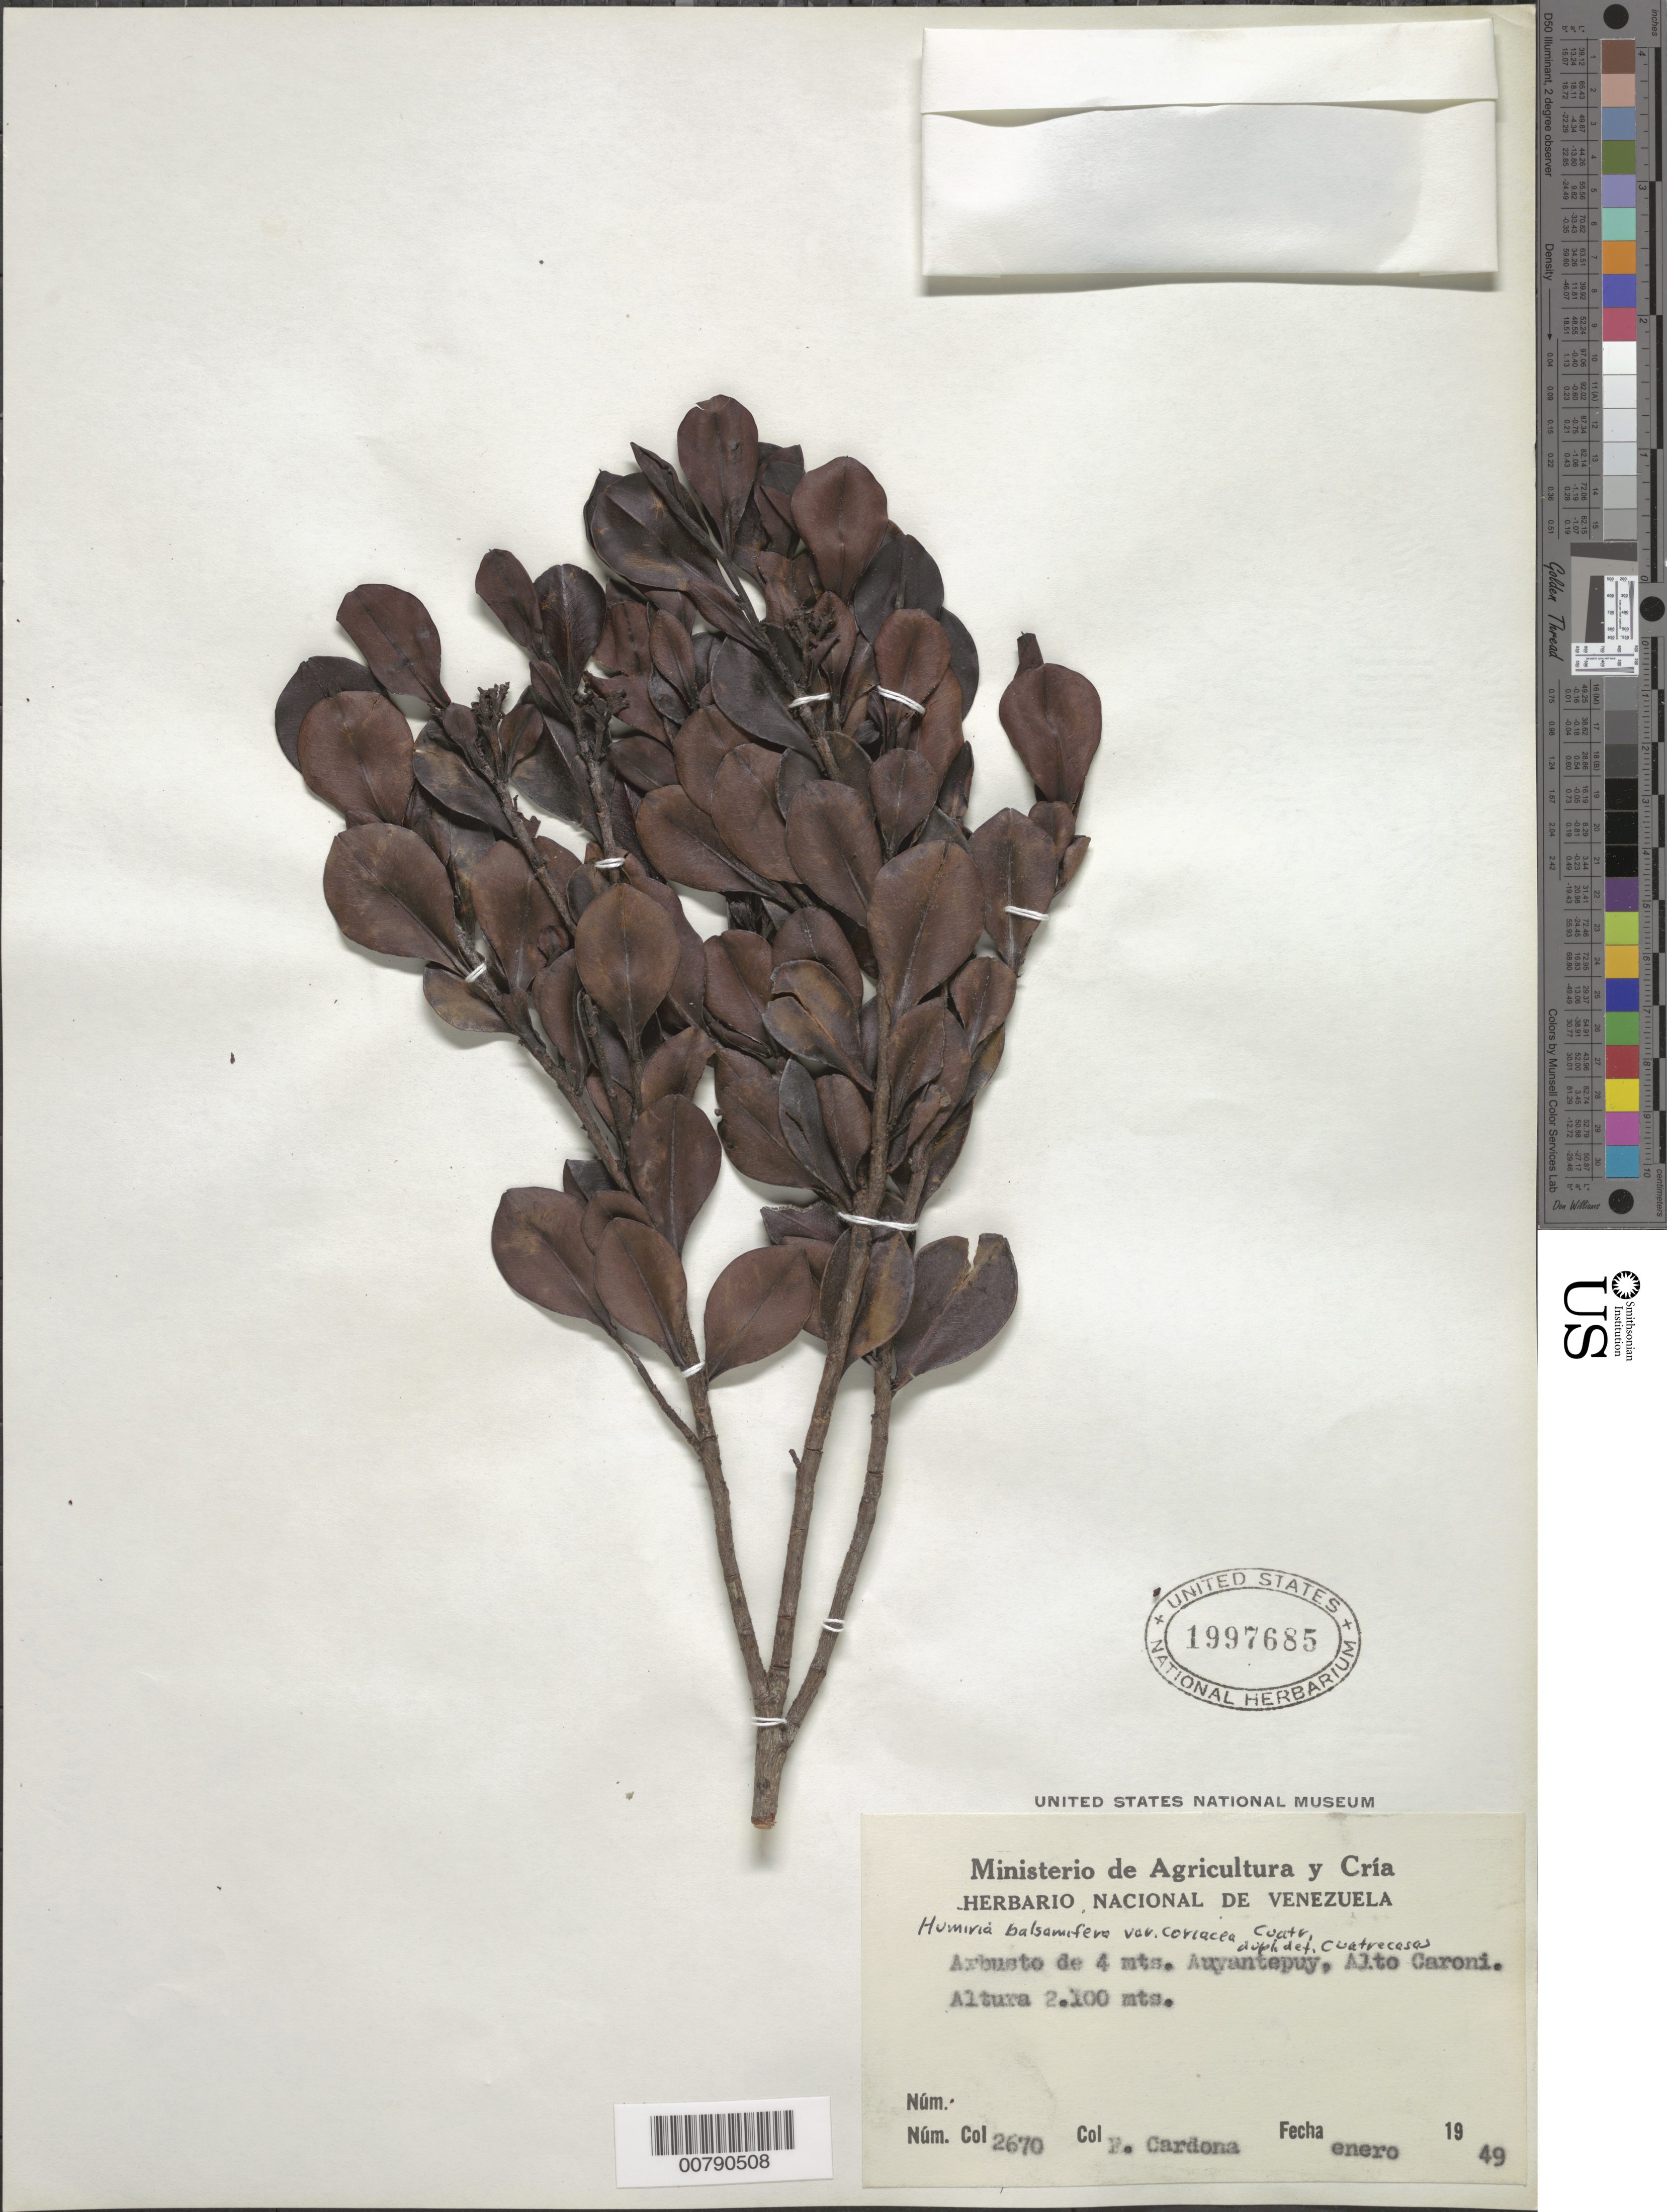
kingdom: Plantae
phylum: Tracheophyta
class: Magnoliopsida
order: Malpighiales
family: Humiriaceae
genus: Humiria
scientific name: Humiria balsamifera var. coriacea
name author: Cuatrec.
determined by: Cuatrecasas, J.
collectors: F. Cardona Puig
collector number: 2670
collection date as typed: Jan-49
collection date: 1949-01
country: Venezuela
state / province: Bolívar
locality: Cerro Auyantepuí, Alto Río Caroní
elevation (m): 2100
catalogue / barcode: US 1997685